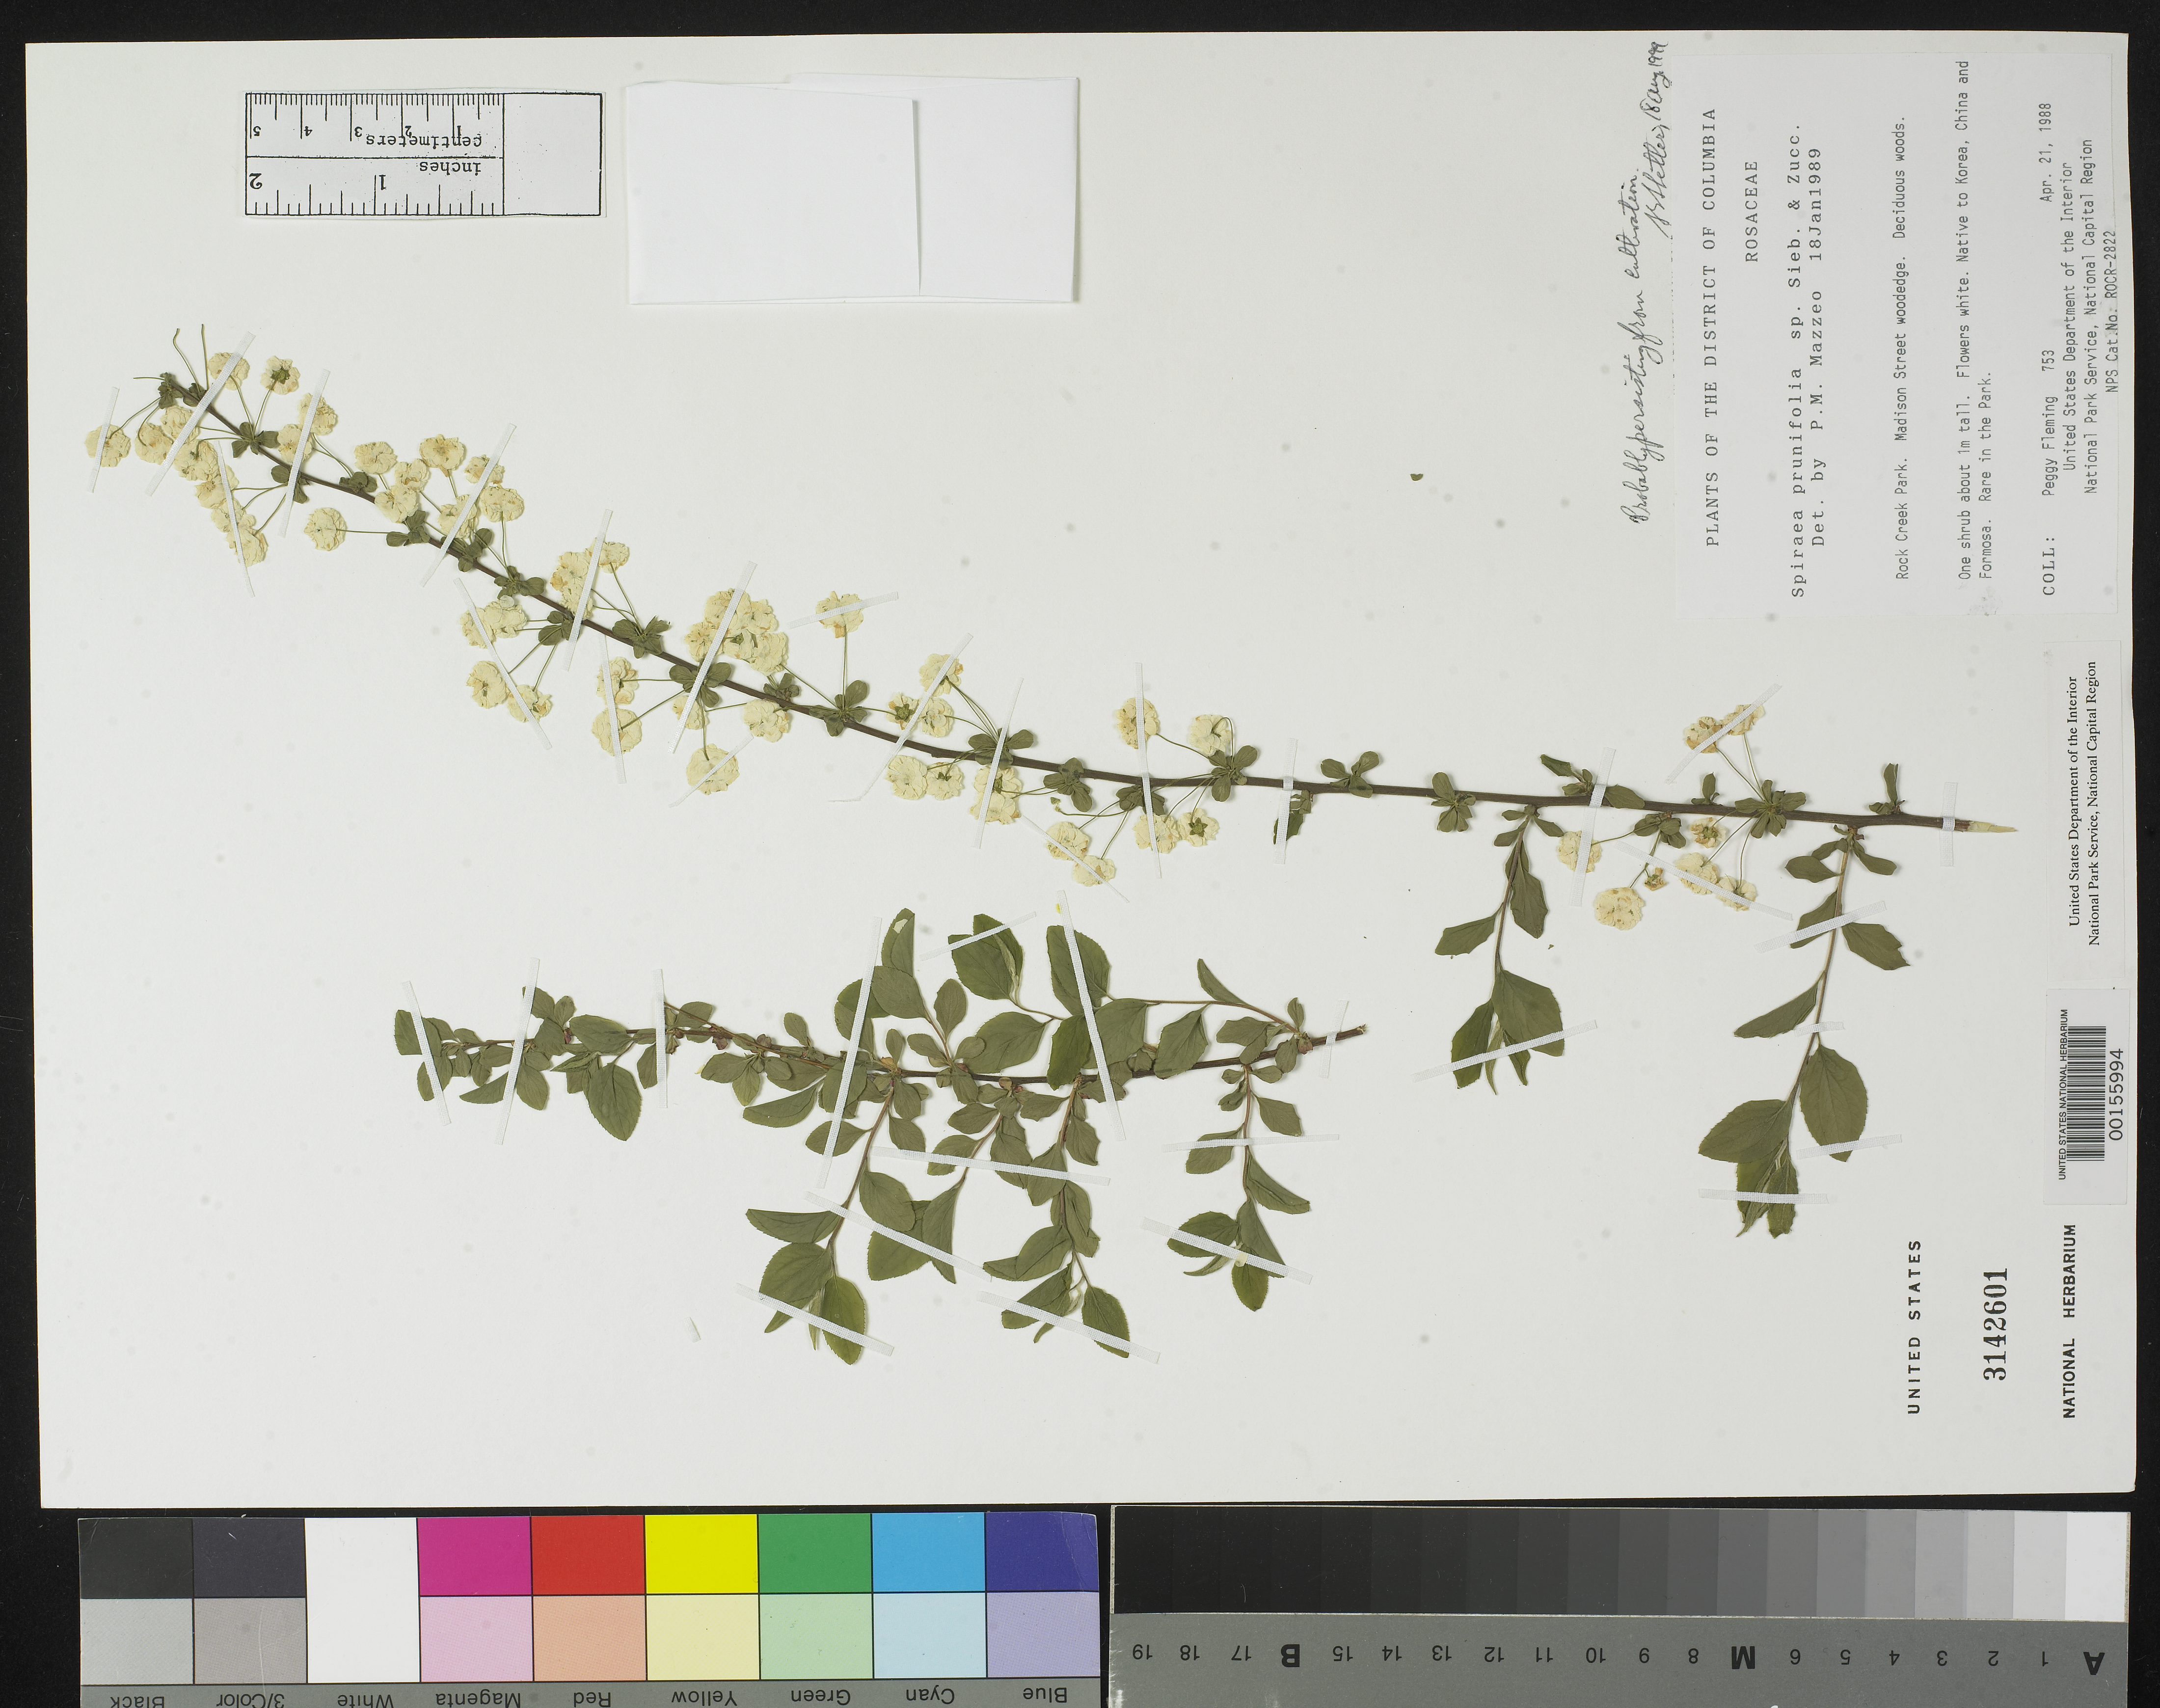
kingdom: Plantae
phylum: Tracheophyta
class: Magnoliopsida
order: Rosales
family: Rosaceae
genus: Spiraea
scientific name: Spiraea prunifolia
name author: Siebold & Zucc.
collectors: P. Fleming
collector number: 753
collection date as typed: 21 Apr 1988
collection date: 1988-04-21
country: United States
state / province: District of Columbia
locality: Rock Creek Park, Madison Street woodedge Rock Creek Park and Vicinity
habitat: Deciduous woods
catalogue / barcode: US 3142601